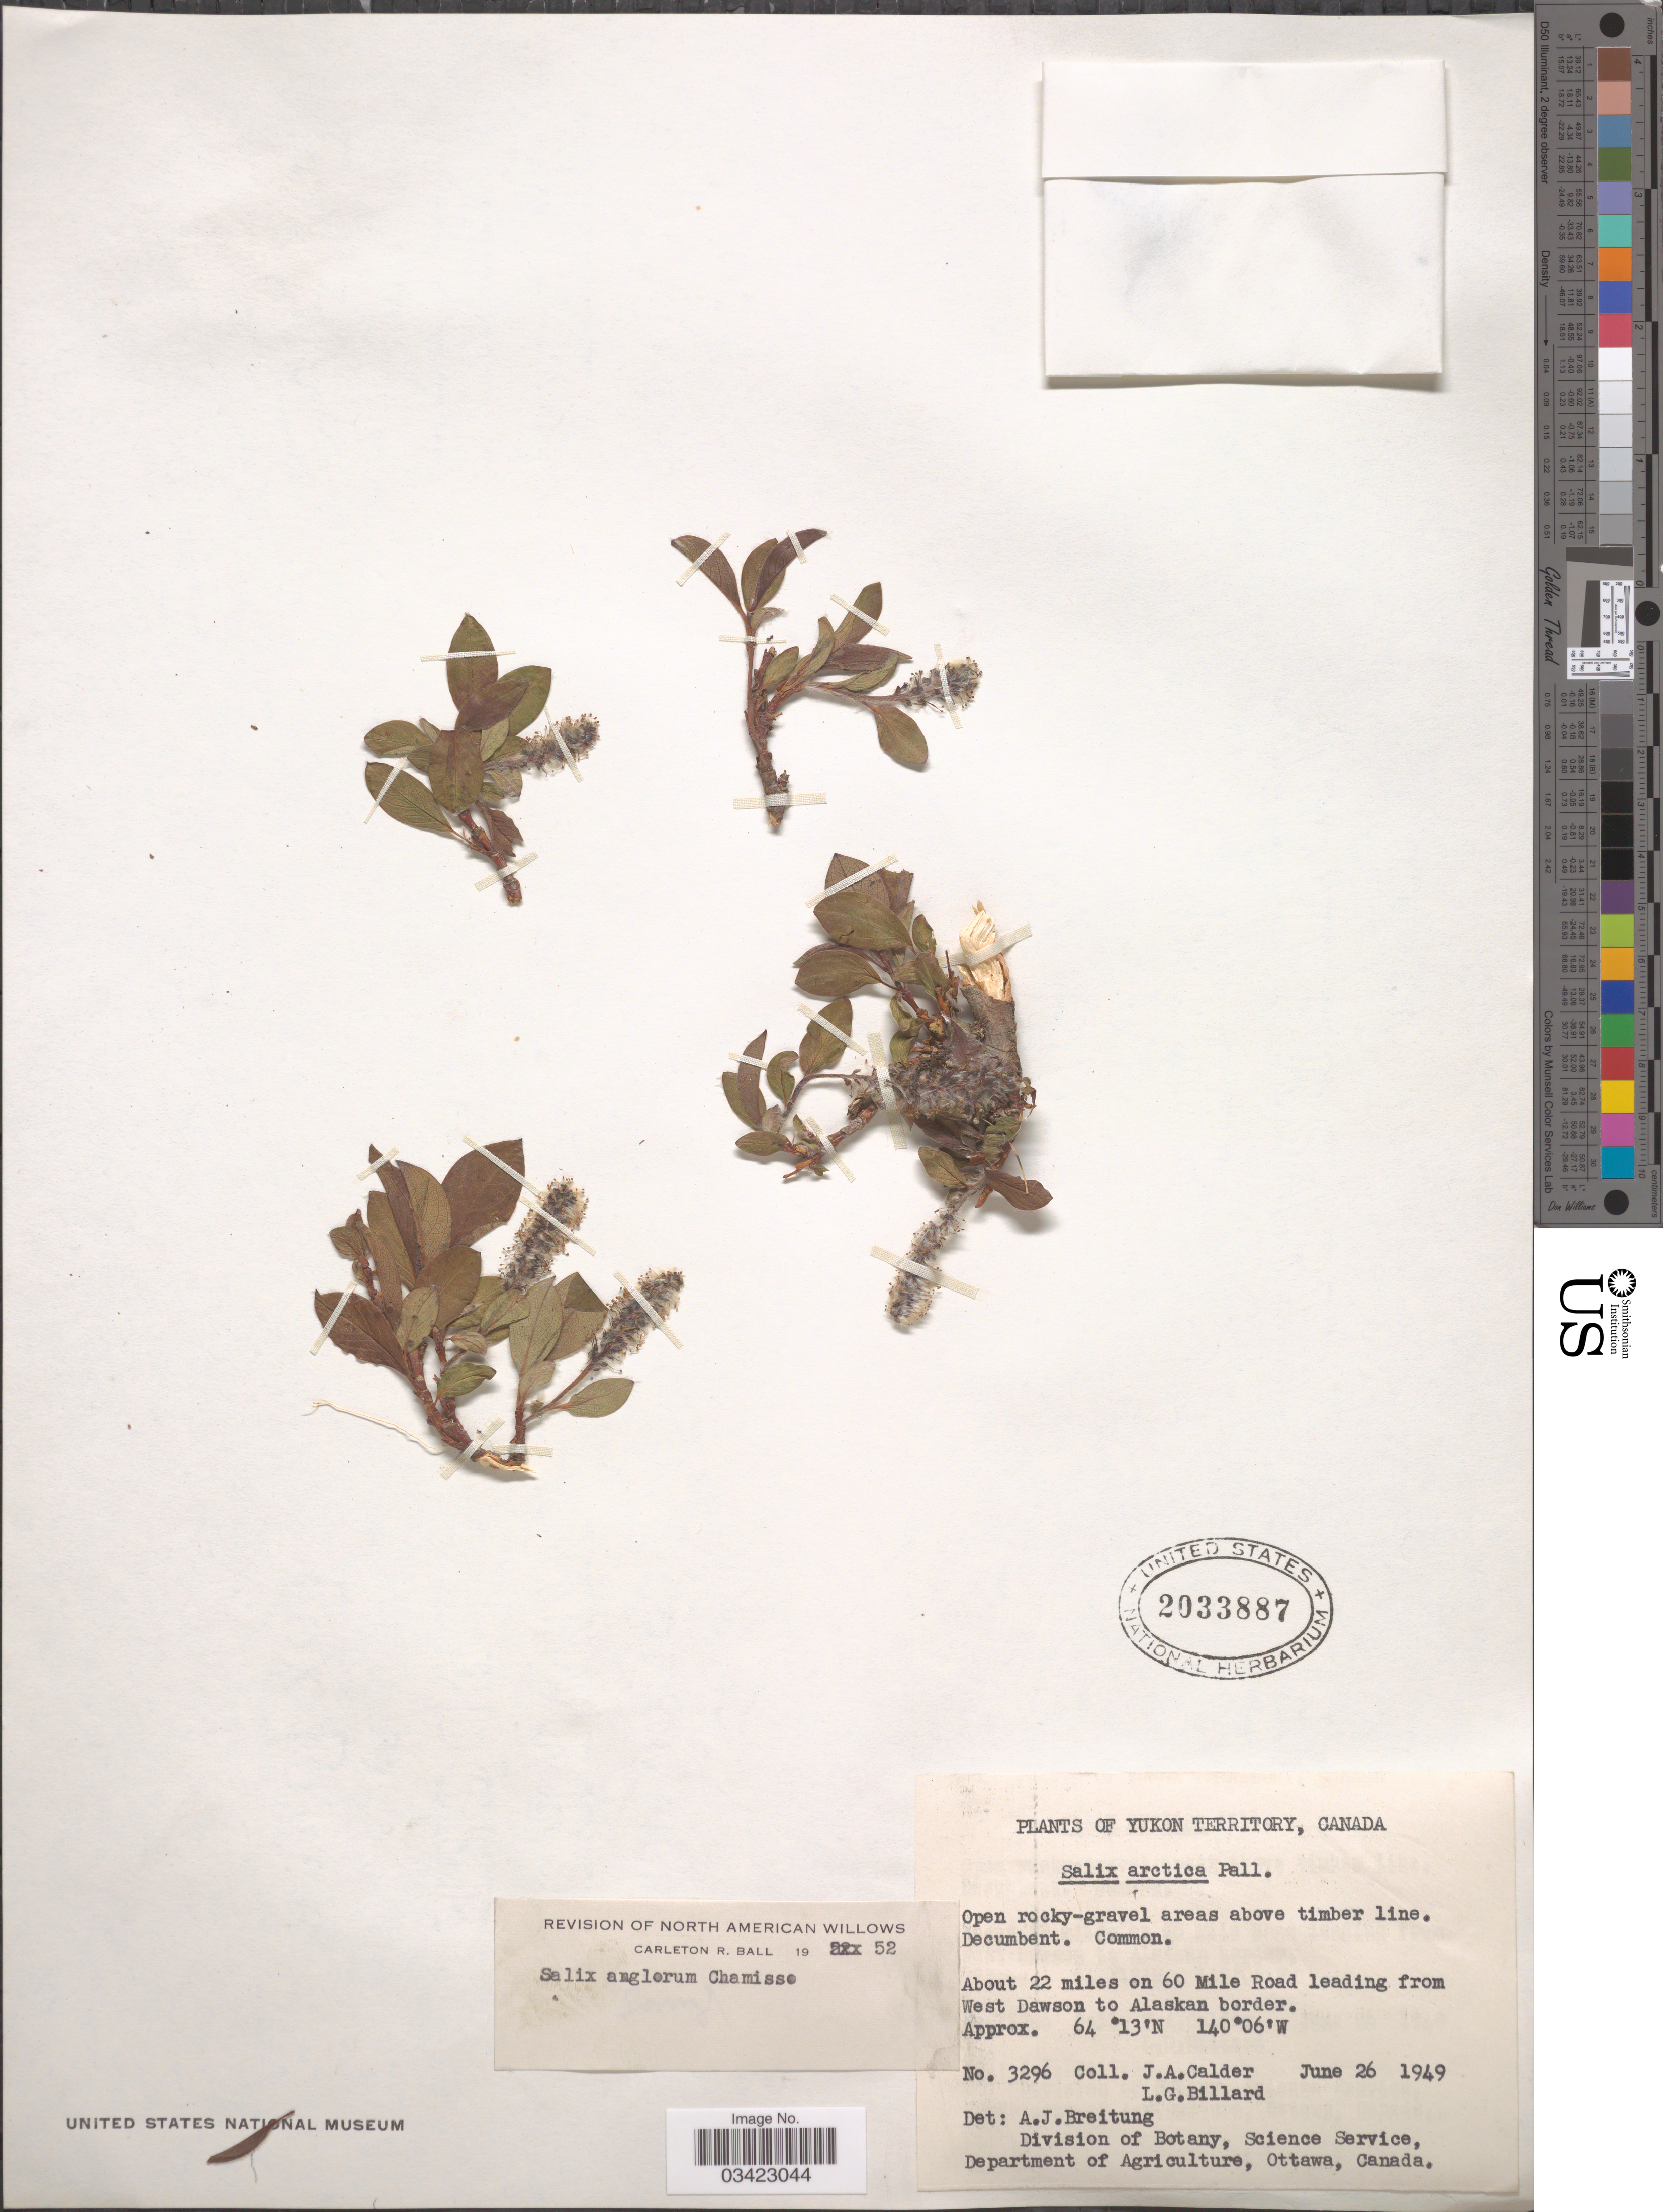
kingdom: Plantae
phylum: Tracheophyta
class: Magnoliopsida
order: Malpighiales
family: Salicaceae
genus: Salix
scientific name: Salix anglorum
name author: Cham.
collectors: J. A. Calder & L. Billard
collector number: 3296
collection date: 1949-06-26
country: Canada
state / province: Yukon Territory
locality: About 22 miles on 60 Mile Road leading from West Dawson to Alaskan border.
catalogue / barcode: US 2033887